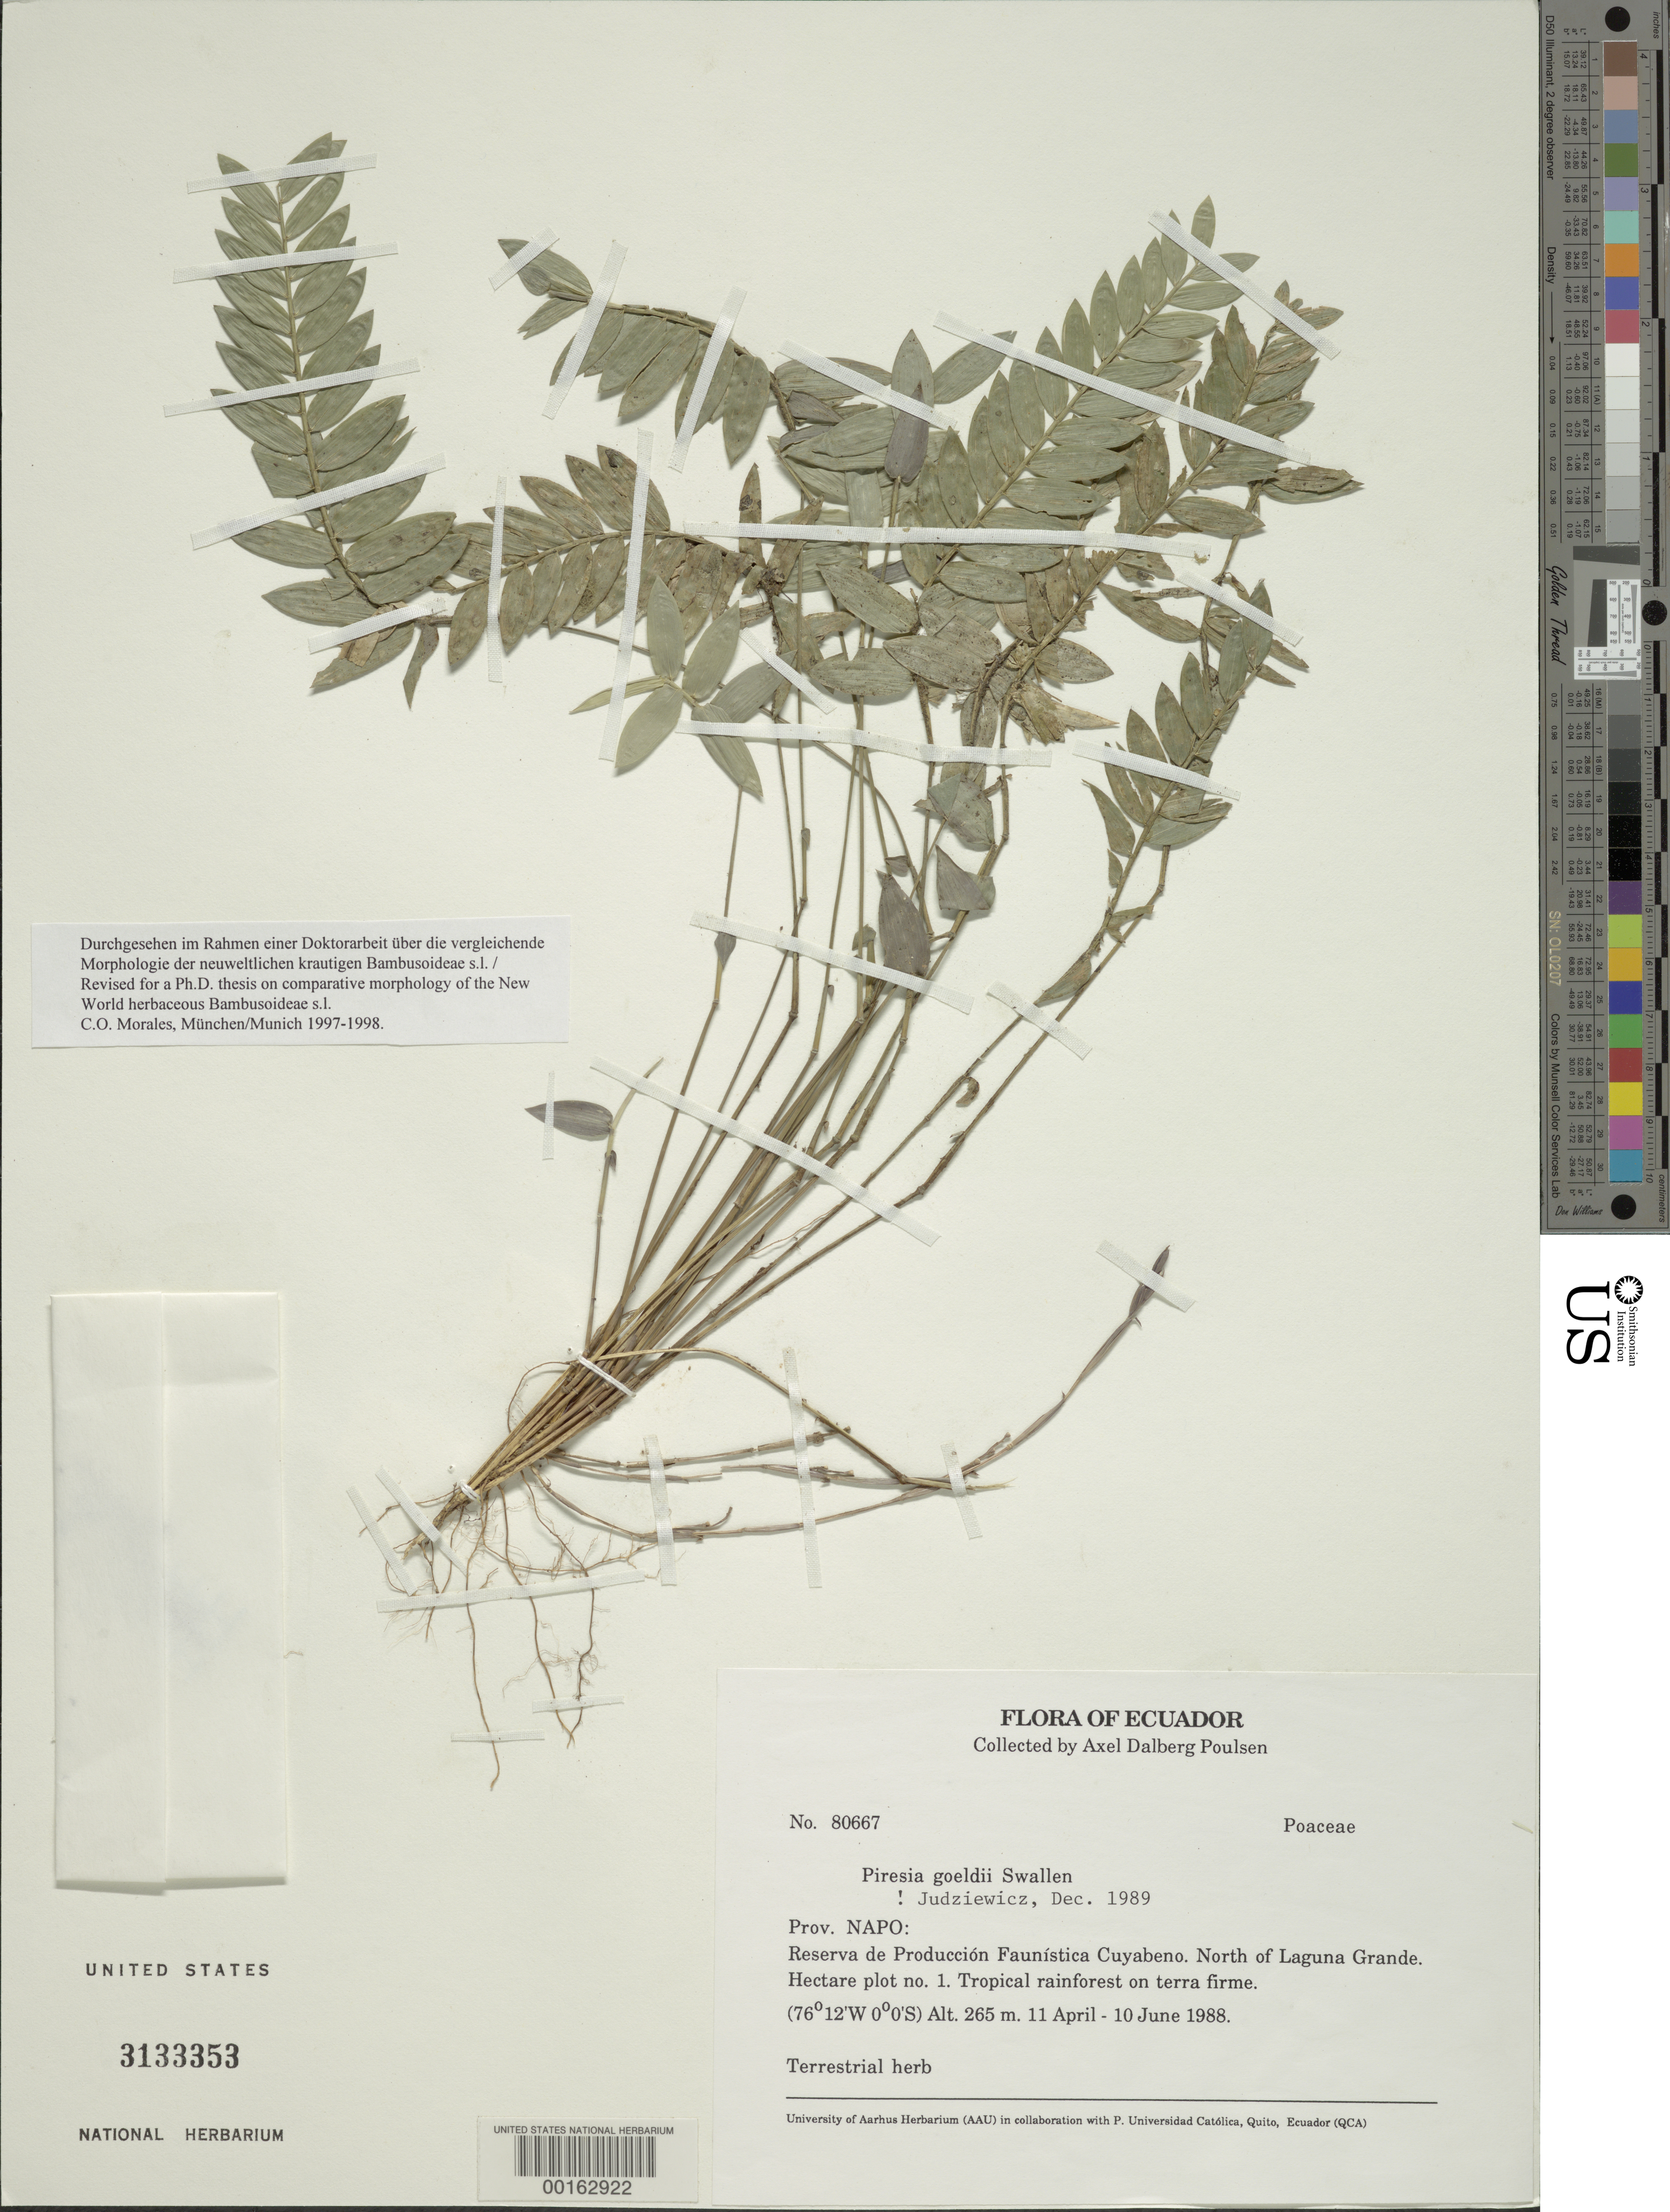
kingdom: Plantae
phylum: Tracheophyta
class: Liliopsida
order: Poales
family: Poaceae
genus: Piresia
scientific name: Piresia goeldii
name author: Swallen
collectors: A. Poulsen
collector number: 80667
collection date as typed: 11 Apr 1988 to 10 Jun 1988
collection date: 1988-04-11/1988-06-10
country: Ecuador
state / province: Napo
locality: N of Laguna Grande, Reserva de produccion faunistica cuyabeno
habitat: Tropical rainforest on terra firme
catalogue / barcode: US 3133353